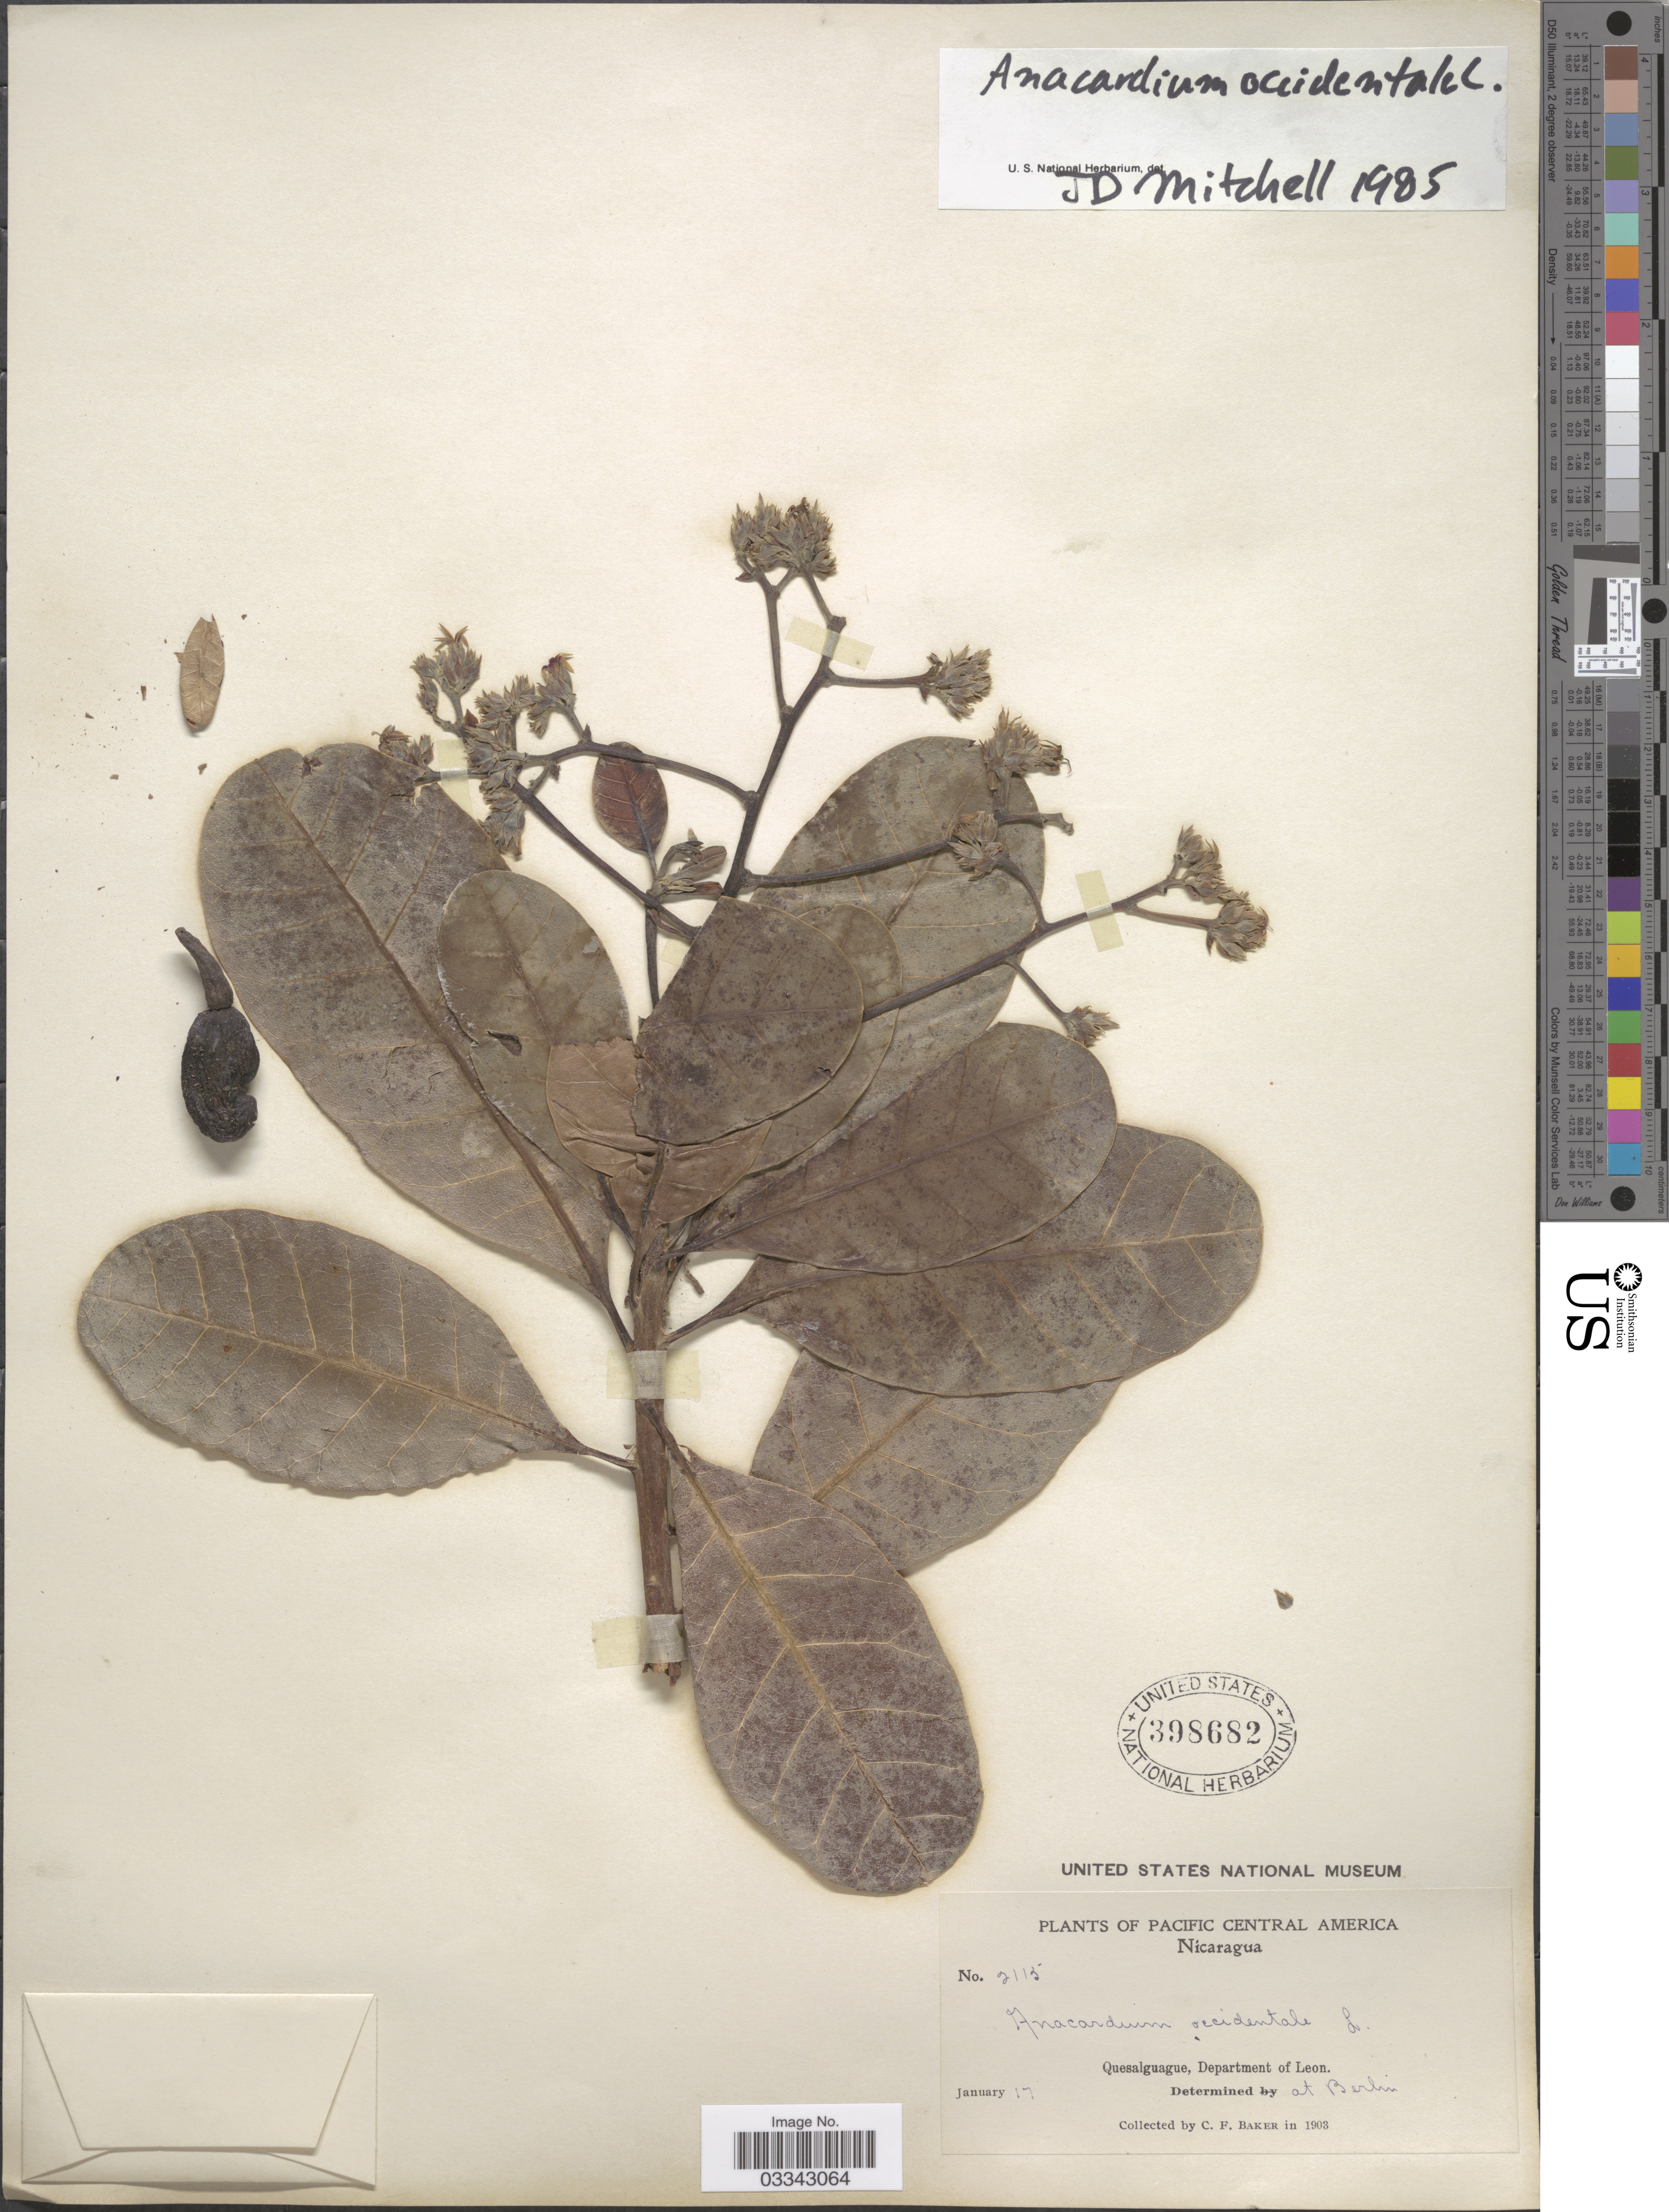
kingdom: Plantae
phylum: Tracheophyta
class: Magnoliopsida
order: Sapindales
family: Anacardiaceae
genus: Anacardium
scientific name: Anacardium occidentale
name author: L.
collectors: C. F. Baker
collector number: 2115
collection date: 1903-01-17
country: Nicaragua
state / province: Leon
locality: Pacific Central America. Quesalguague, Department of Leon.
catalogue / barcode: US 398682